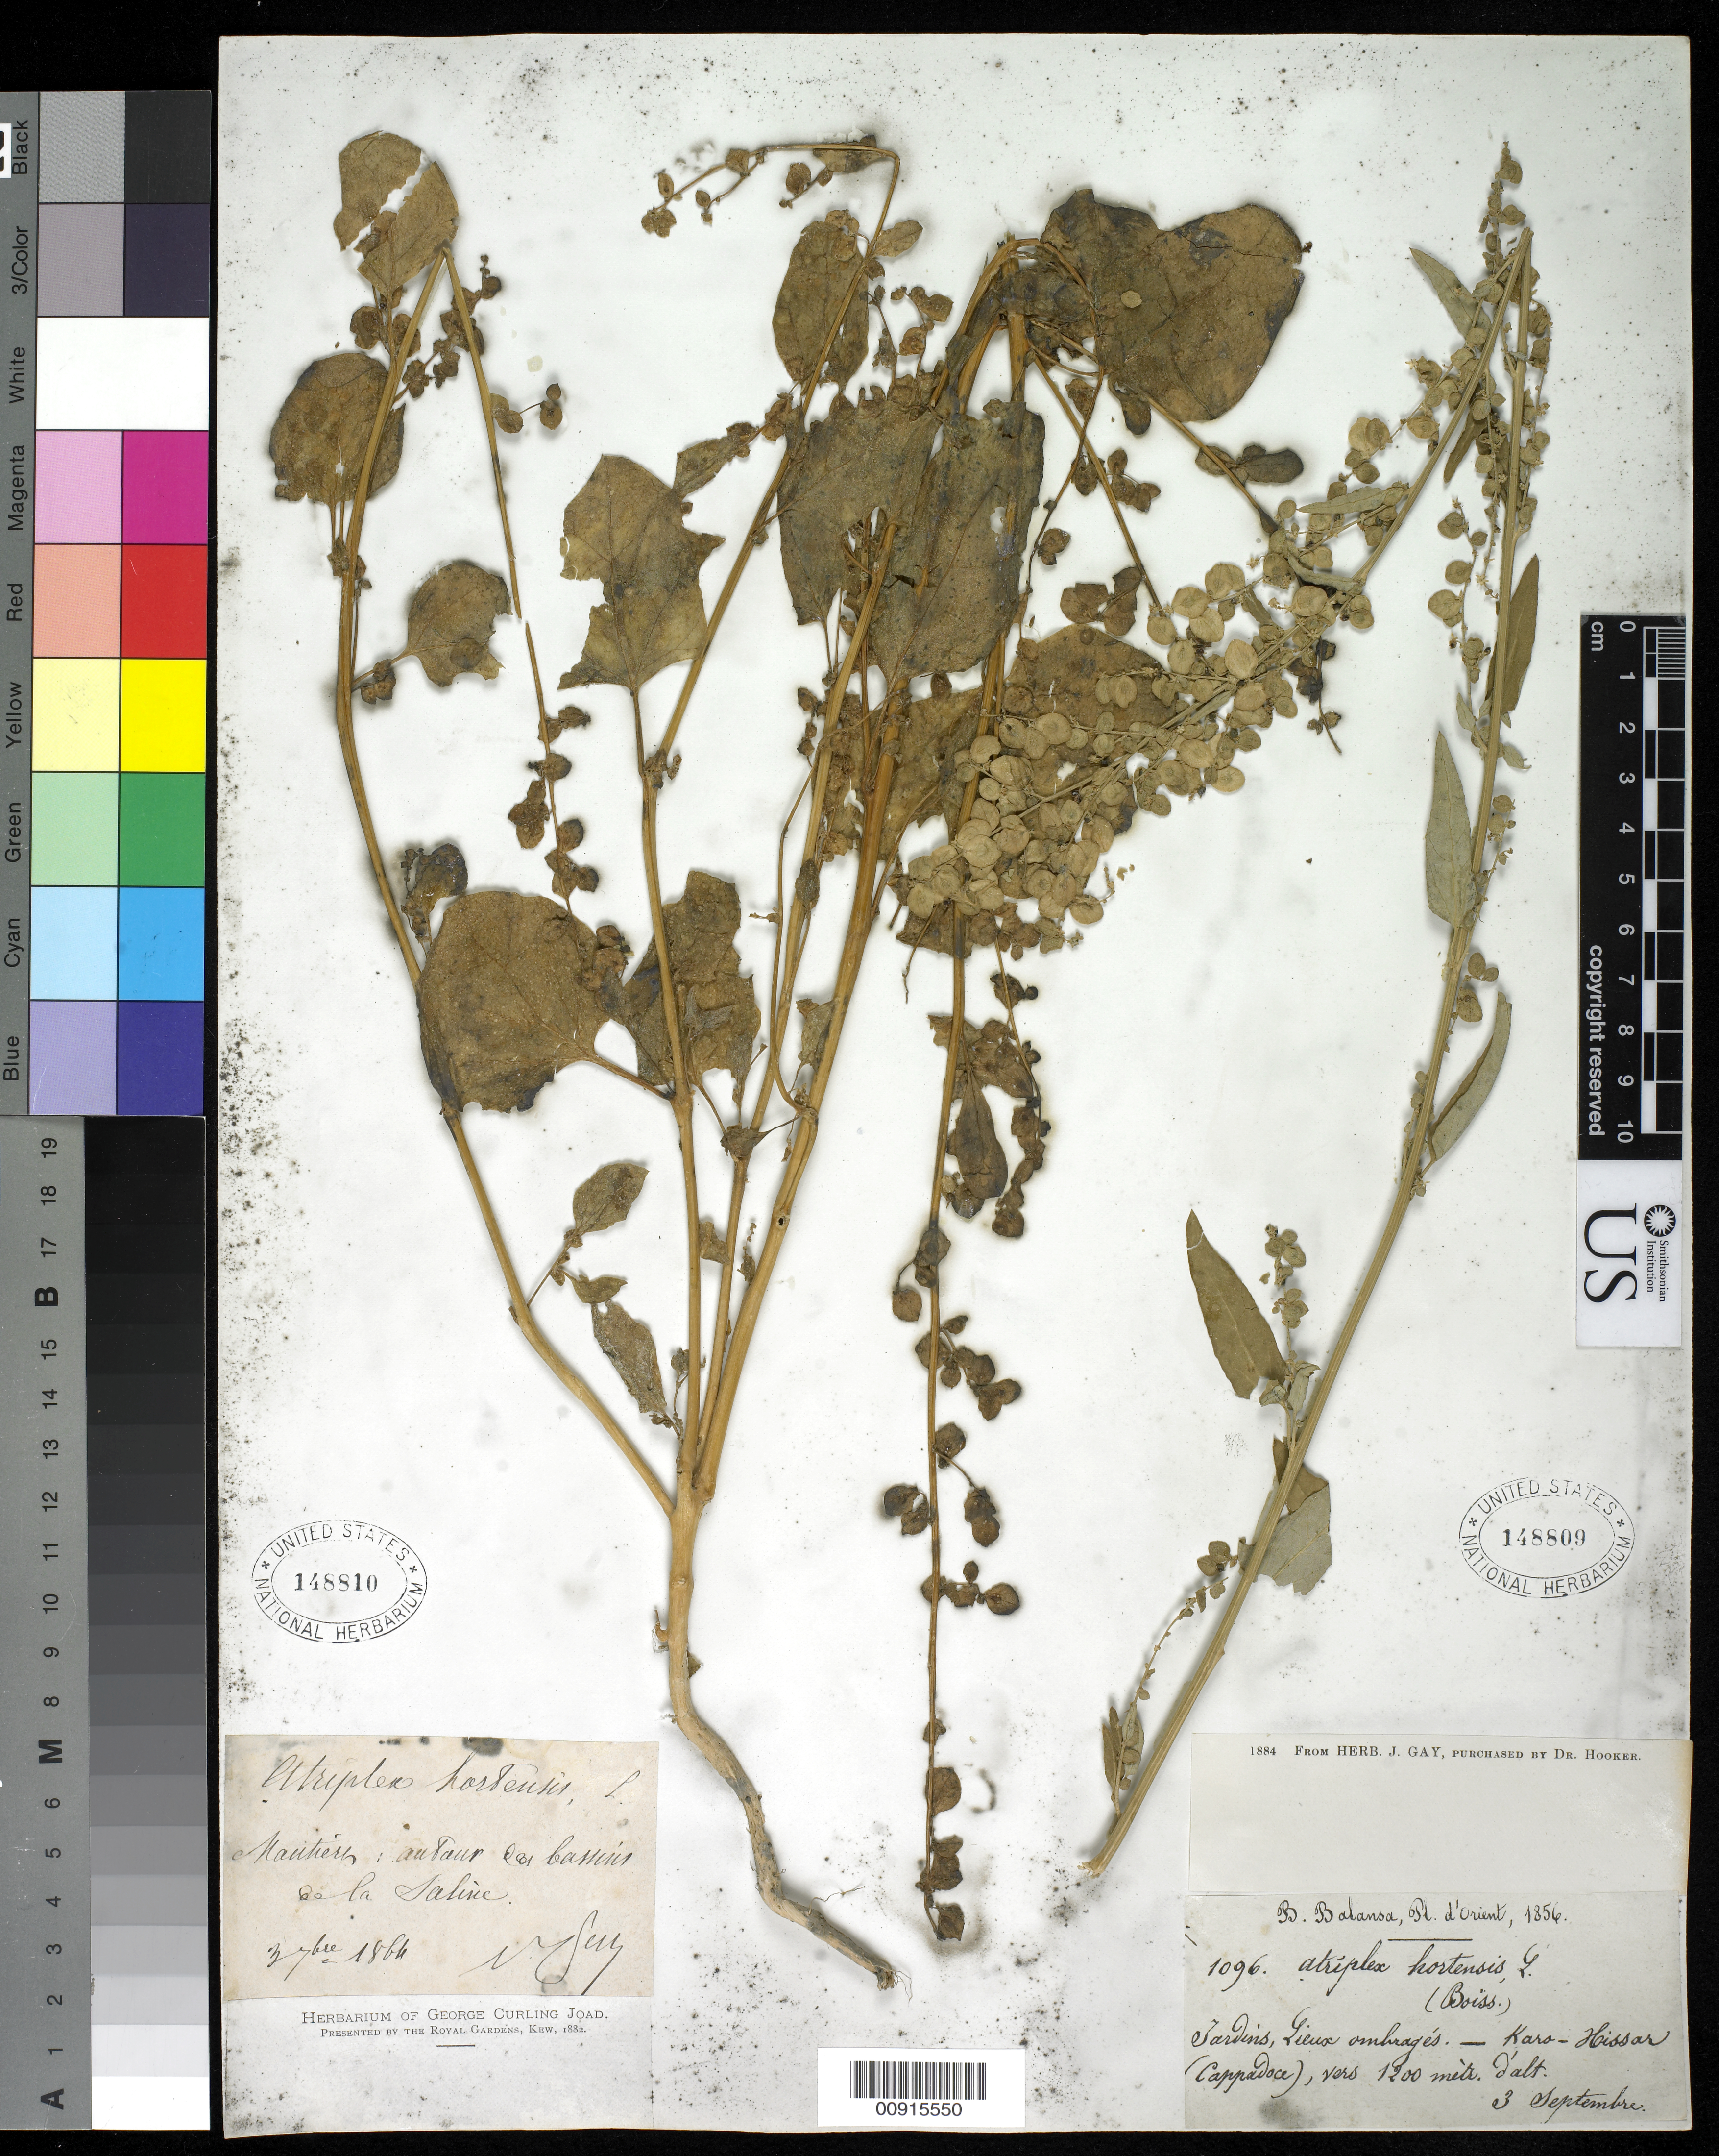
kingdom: Plantae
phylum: Tracheophyta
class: Magnoliopsida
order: Caryophyllales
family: Amaranthaceae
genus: Atriplex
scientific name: Atriplex hortensis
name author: L.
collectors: B. Balansa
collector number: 1096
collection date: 1856-09-03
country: Turkey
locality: Karo-Hoissar (Cappadoce)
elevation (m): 1200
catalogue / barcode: US 148809